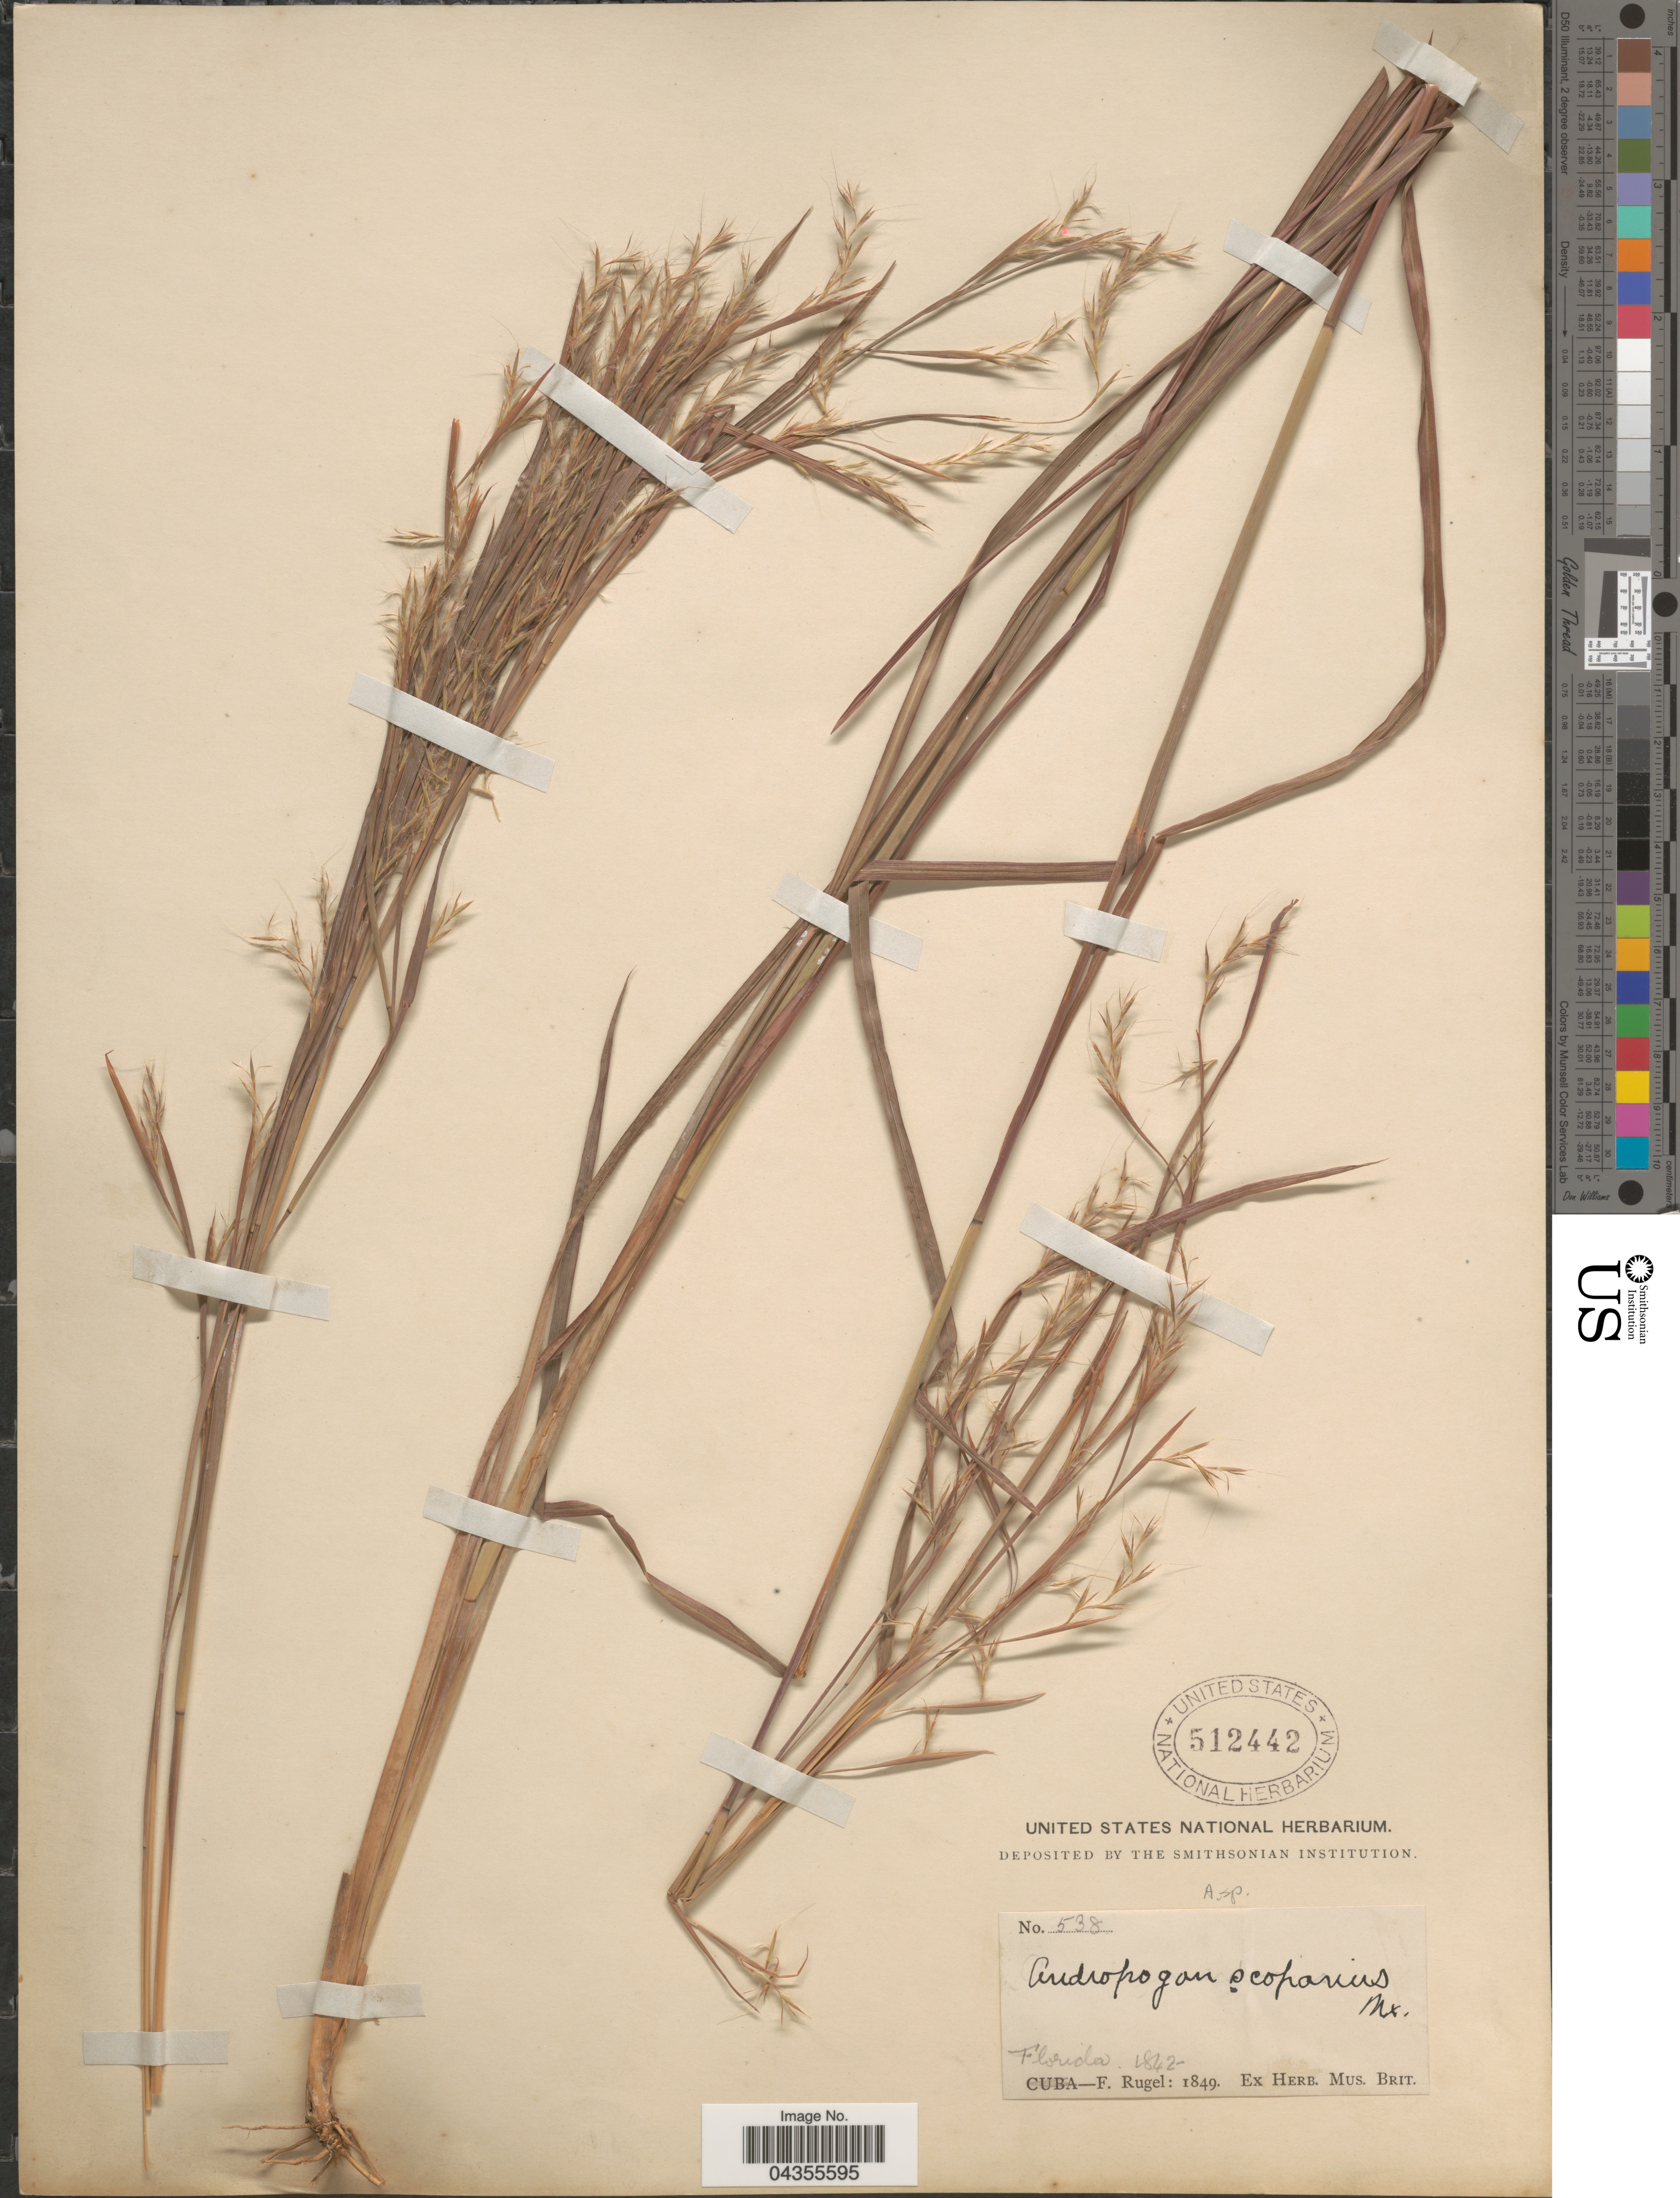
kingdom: Plantae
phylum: Tracheophyta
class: Liliopsida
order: Poales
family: Poaceae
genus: Schizachyrium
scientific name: Schizachyrium scoparium var. stoloniferum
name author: (Nash) Wipff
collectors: F. Rugel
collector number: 538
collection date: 1842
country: United States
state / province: Florida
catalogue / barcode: US 512442